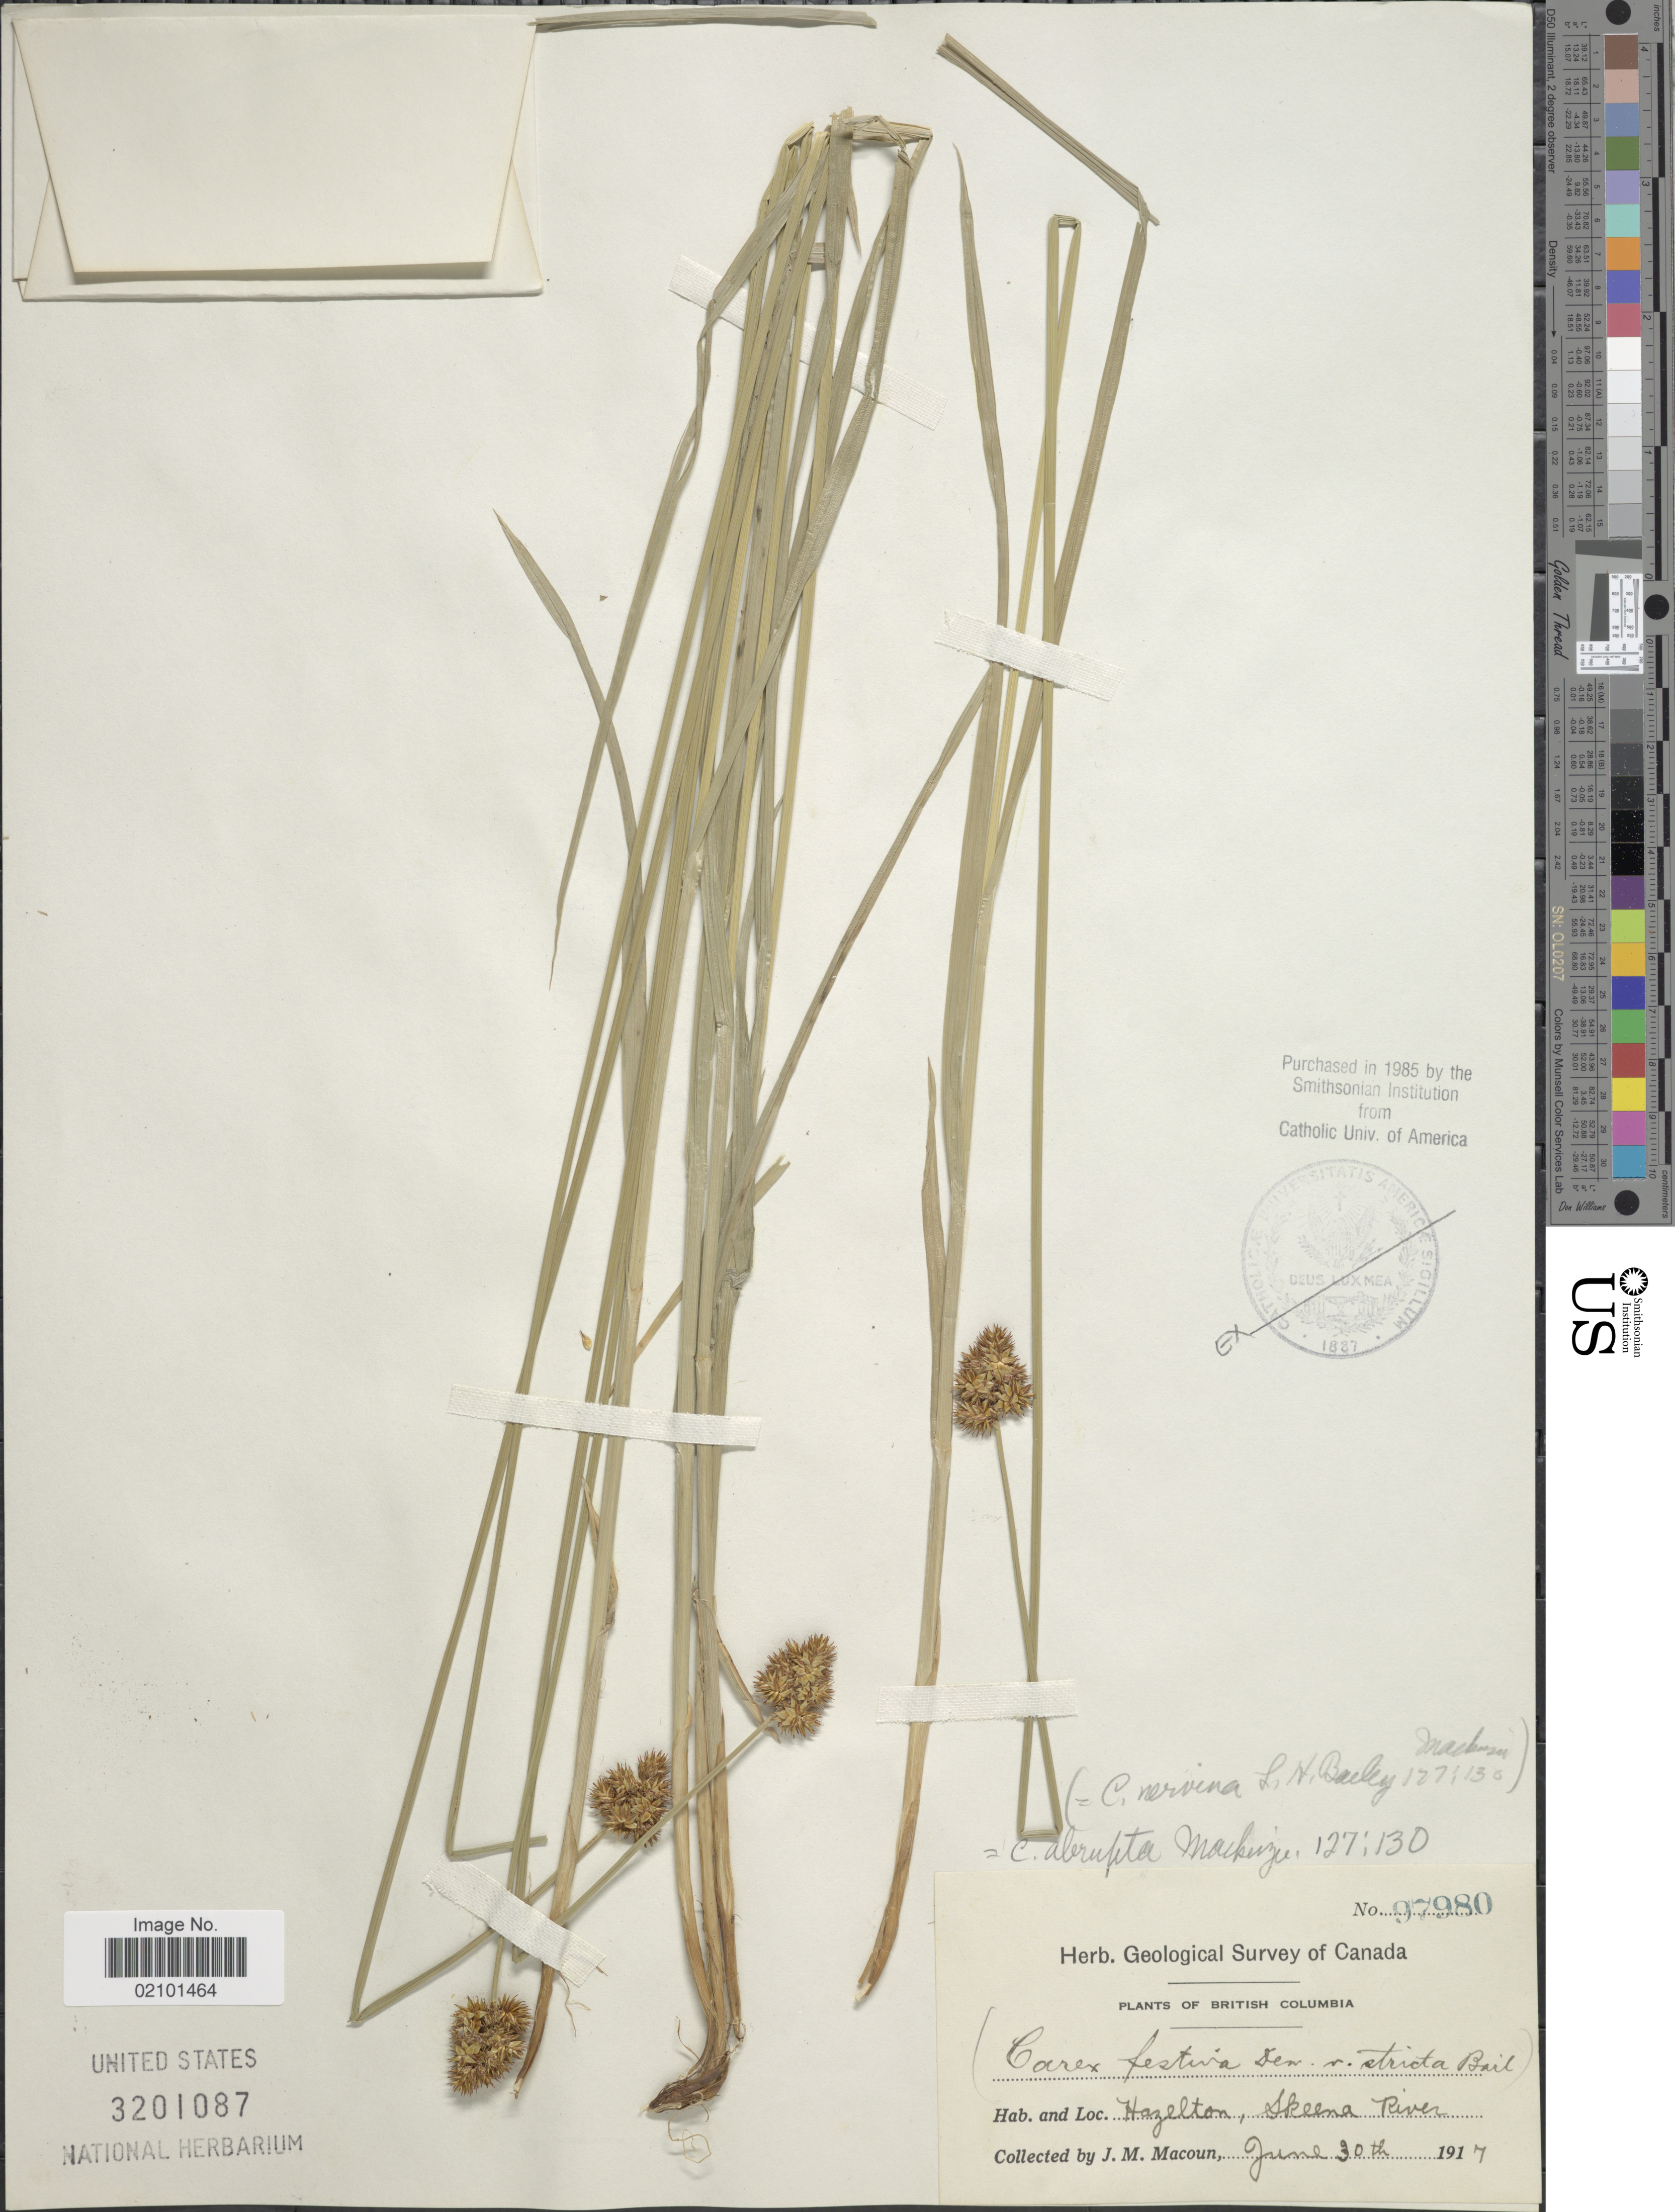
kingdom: Plantae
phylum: Tracheophyta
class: Liliopsida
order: Poales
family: Cyperaceae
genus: Carex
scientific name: Carex abrupta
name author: Mack.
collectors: J. M. Macoun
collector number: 97980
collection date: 1917-06-30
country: Canada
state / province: British Columbia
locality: Hazelton, Skeena River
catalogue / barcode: US 3201087